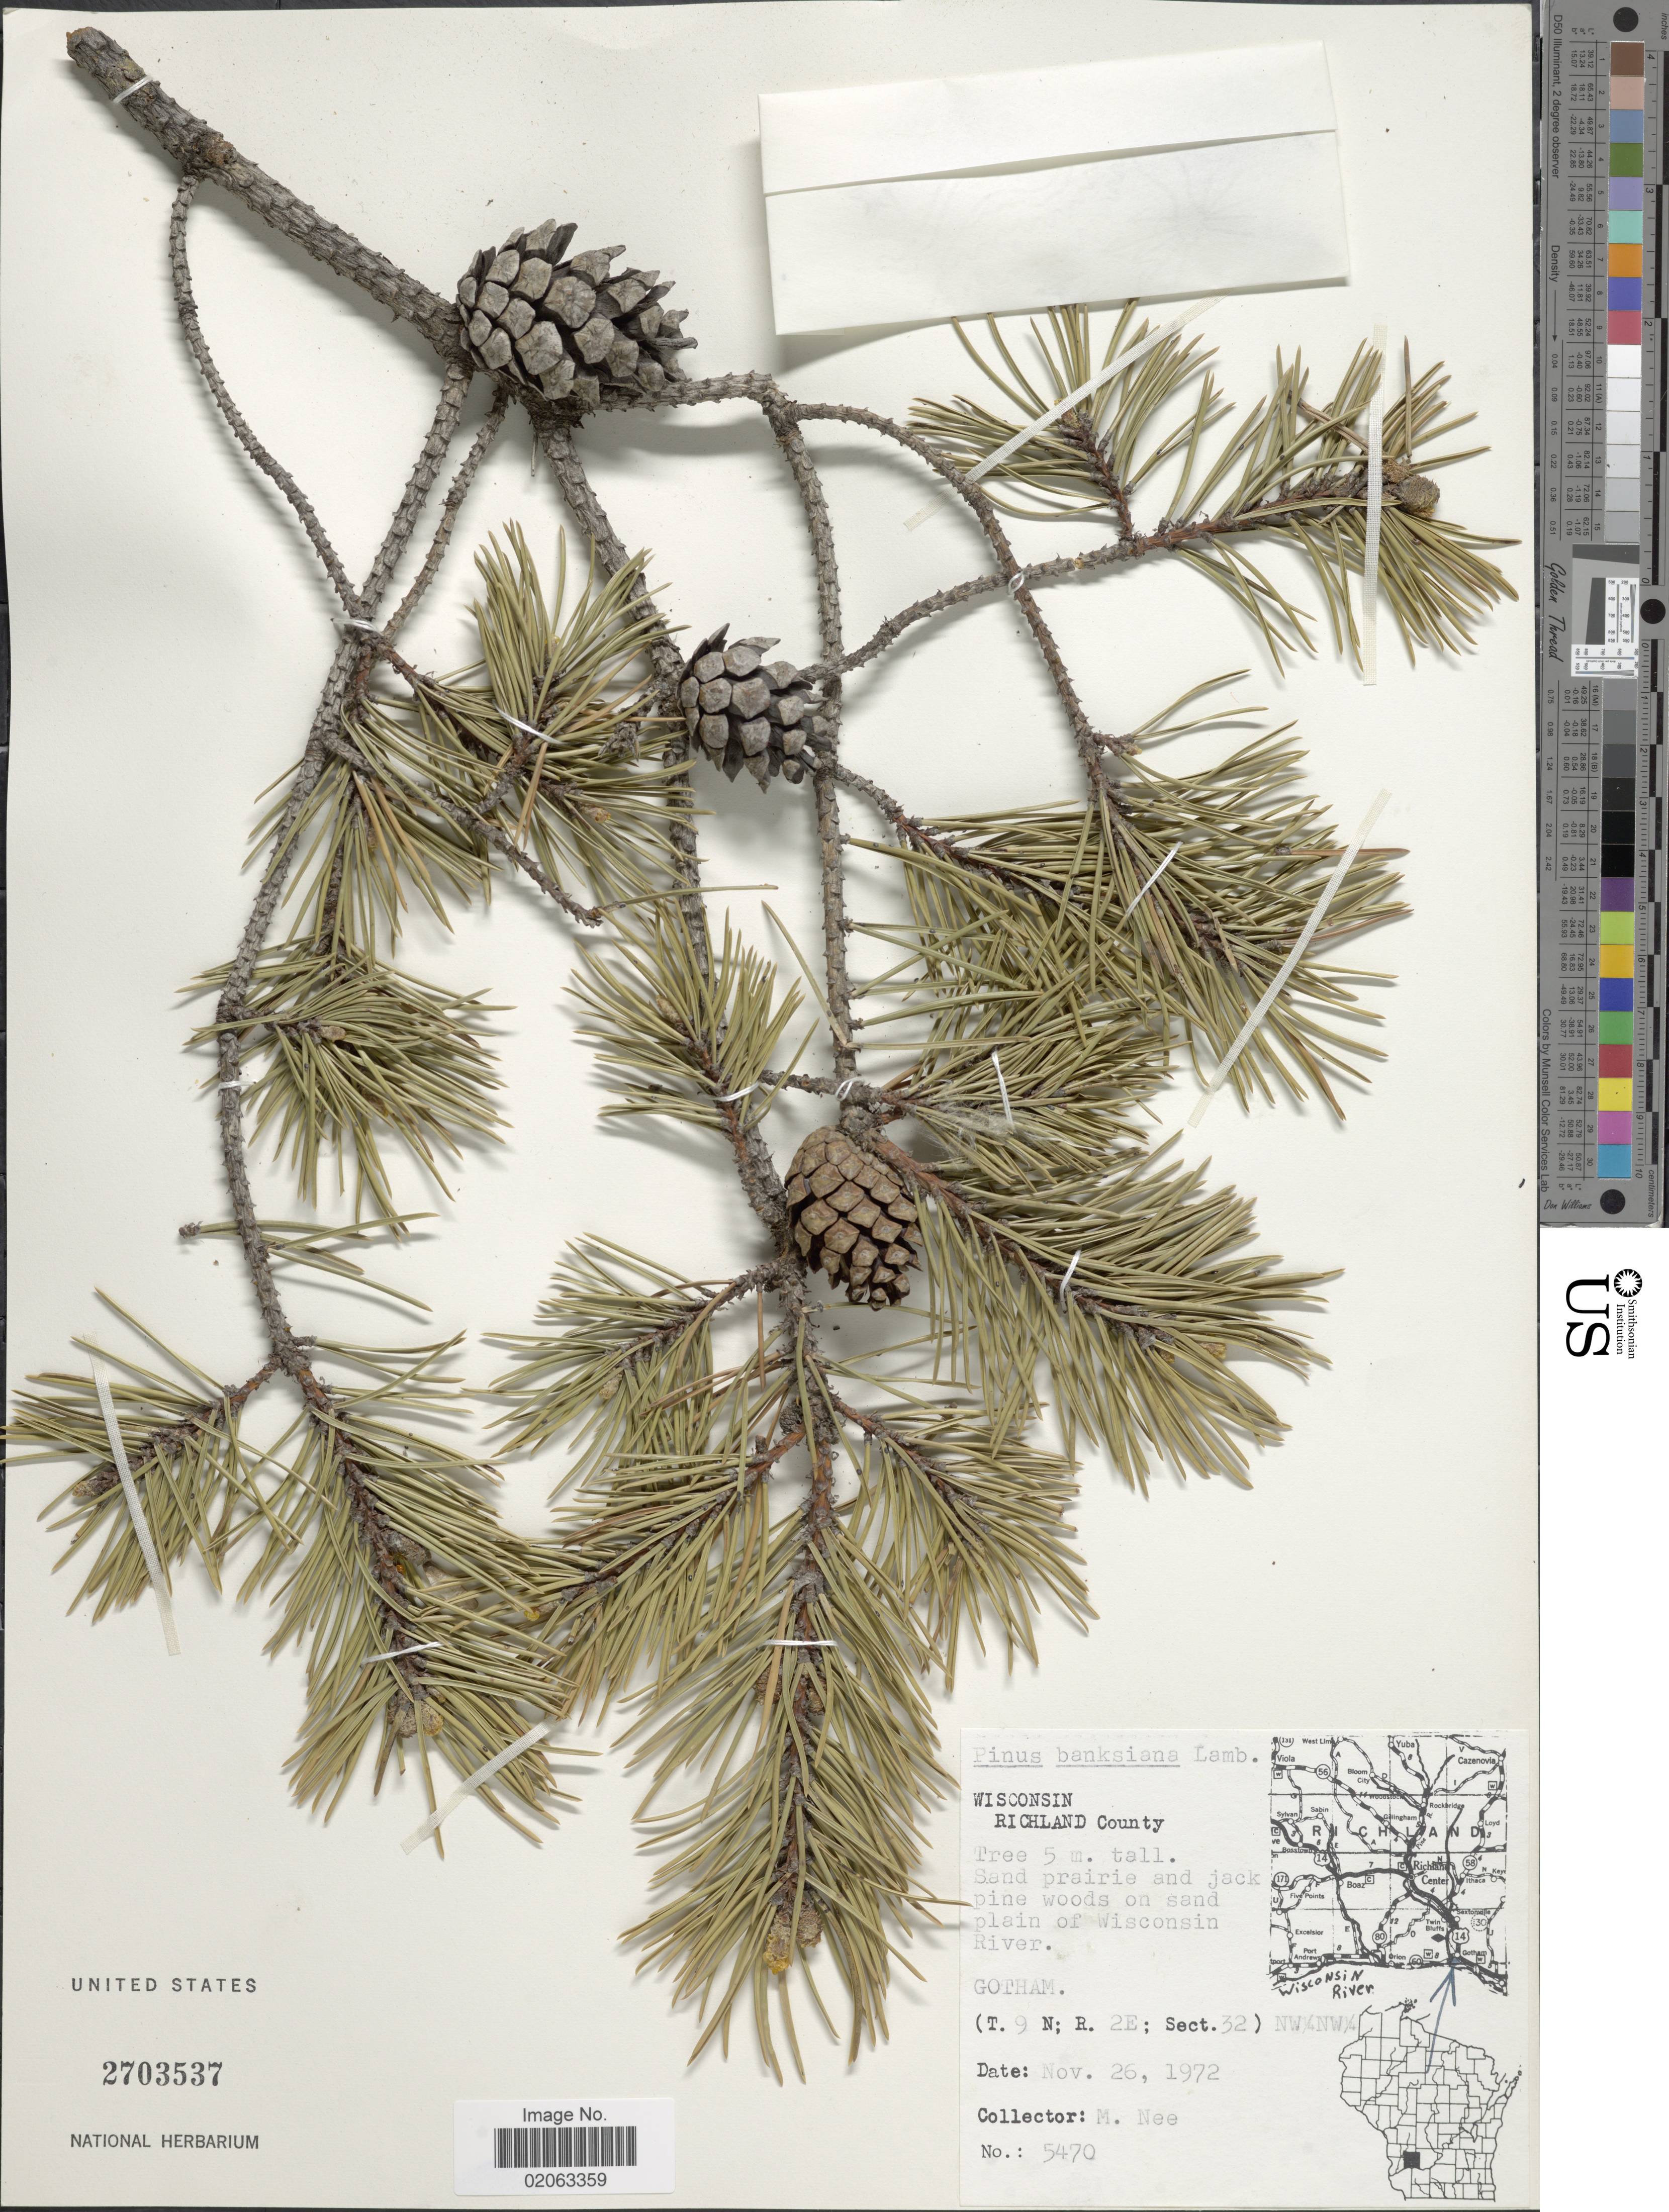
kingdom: Plantae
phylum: Tracheophyta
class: Pinopsida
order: Pinales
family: Pinaceae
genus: Pinus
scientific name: Pinus banksiana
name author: Lamb.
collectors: M. Nee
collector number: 5470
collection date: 1972-11-26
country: United States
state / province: Wisconsin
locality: Richland County, Sand prairie and jack pine woods on sand plain of Wisconsin River, Gotham (T.9 N; R. 2E; Sect. 32) NW¼NW¼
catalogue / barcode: US 2703537